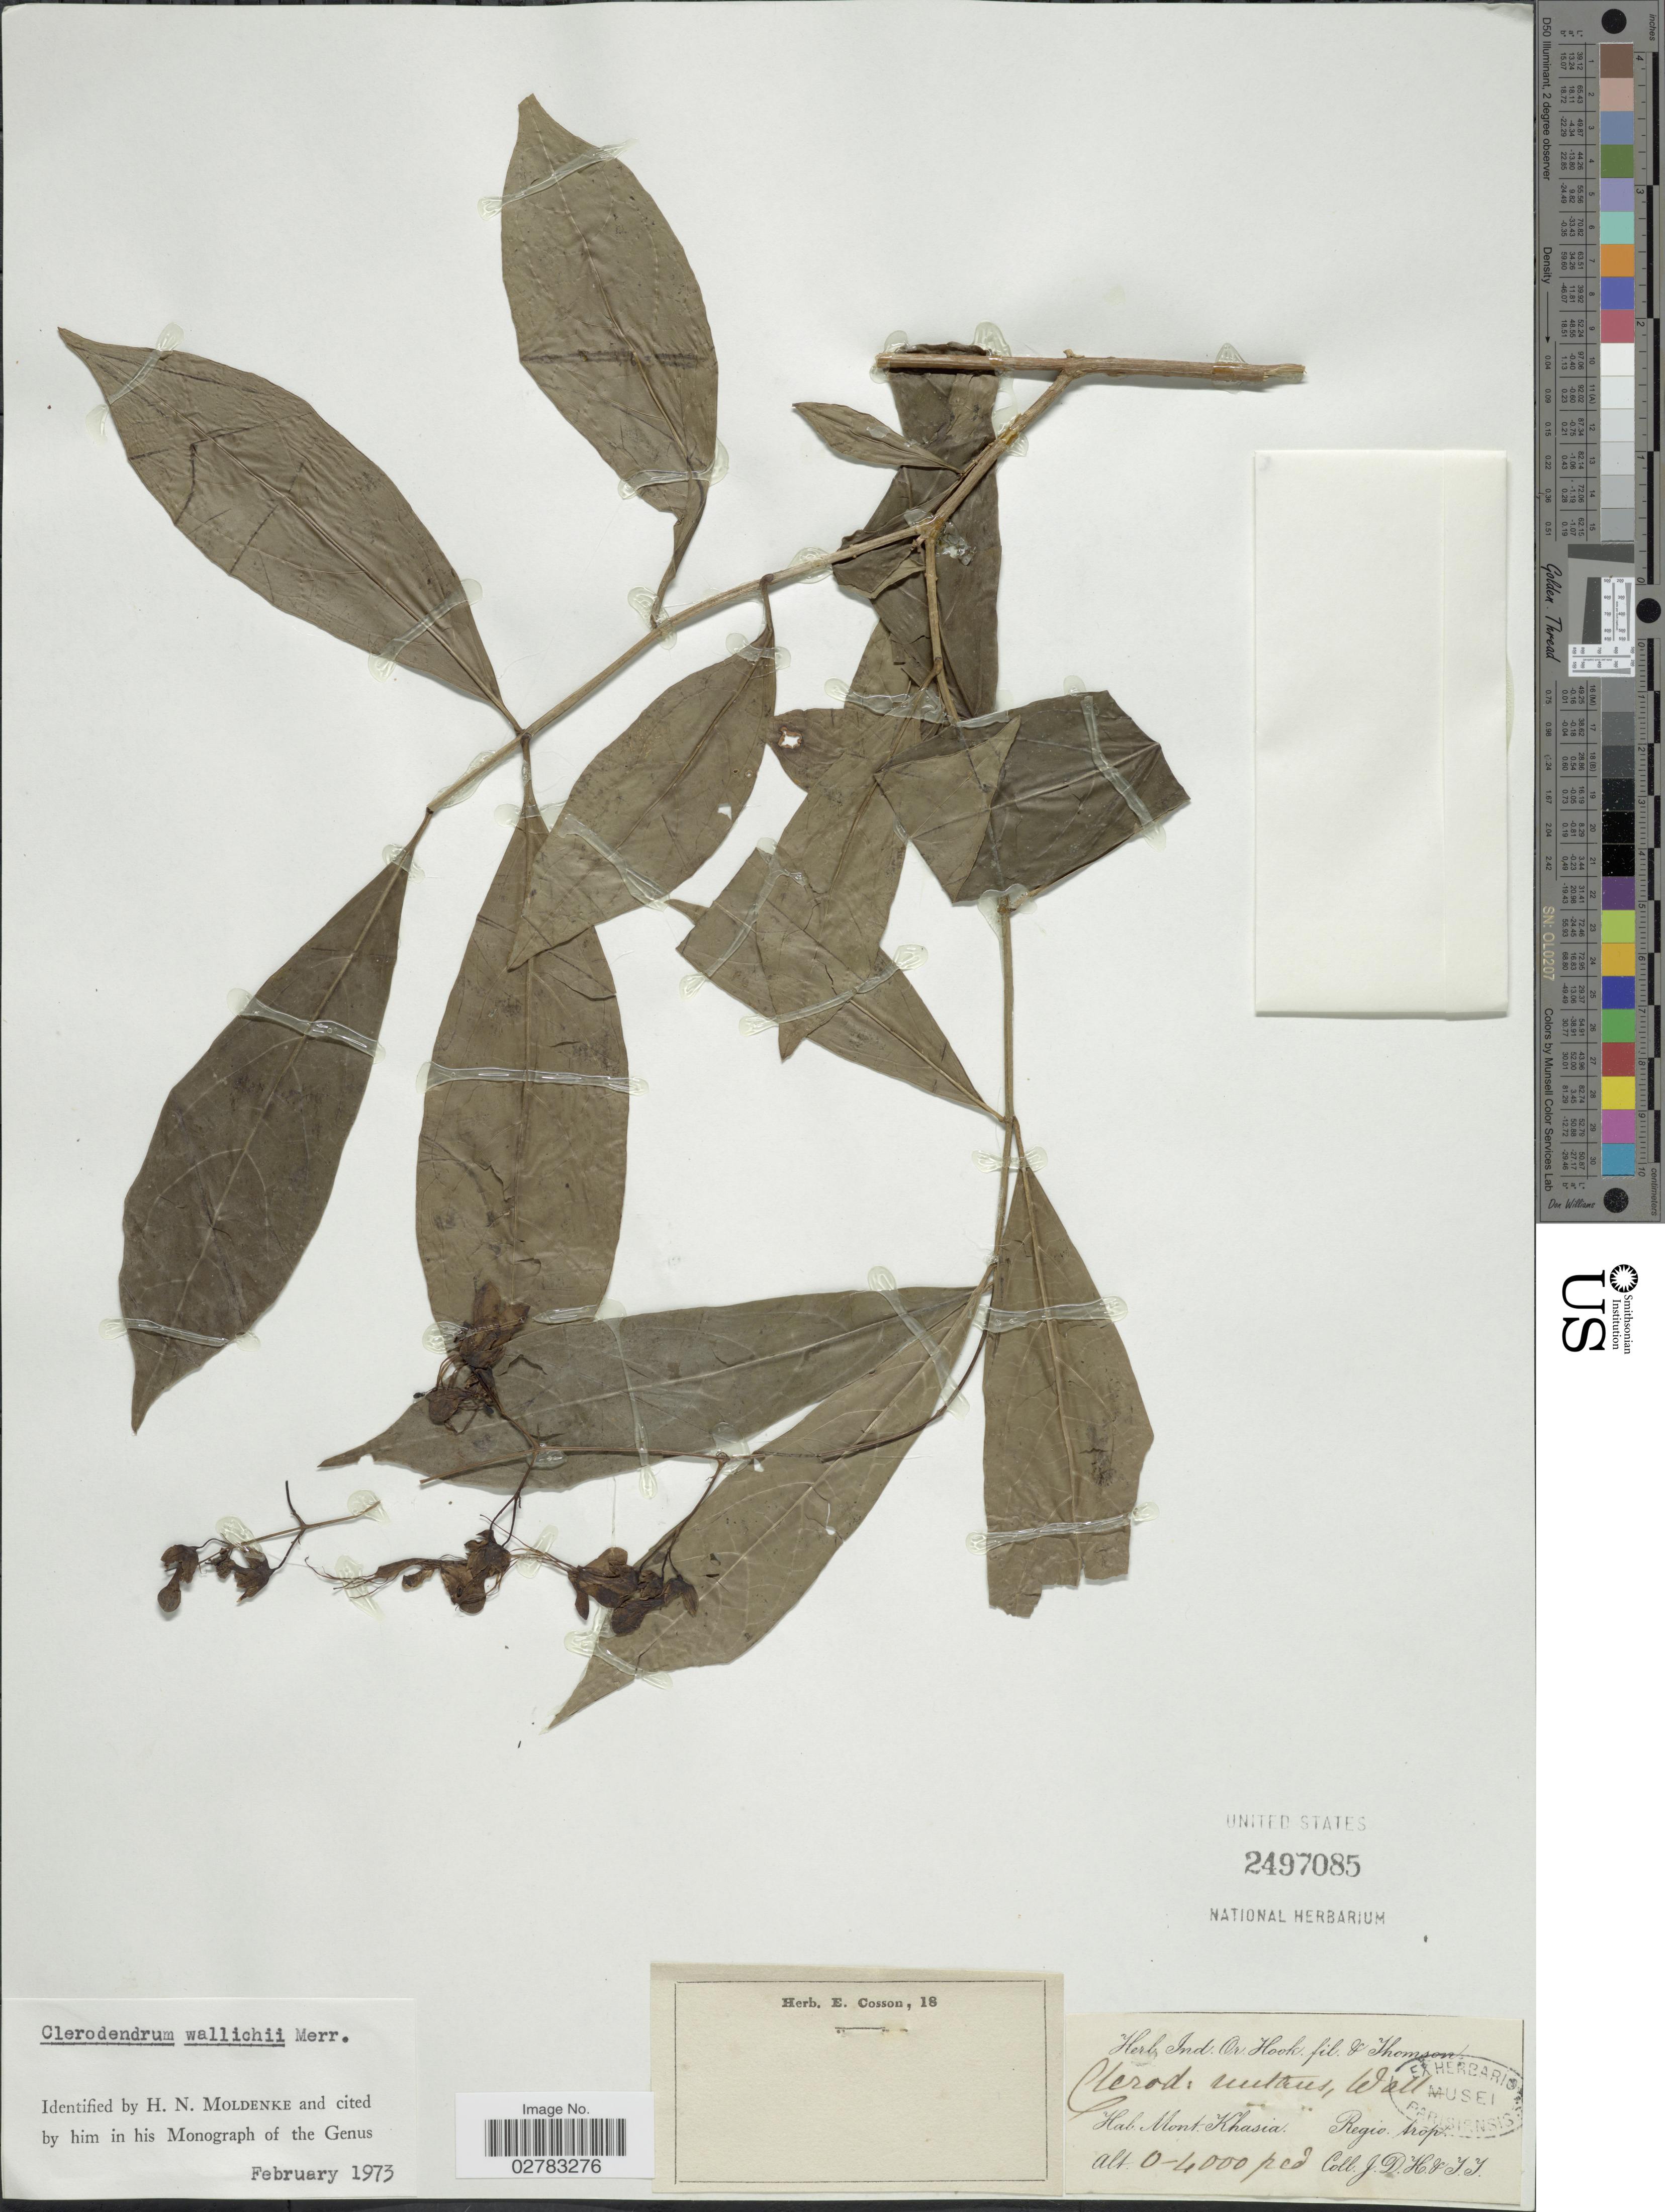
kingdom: Plantae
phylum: Tracheophyta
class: Magnoliopsida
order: Lamiales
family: Lamiaceae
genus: Clerodendrum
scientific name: Clerodendrum wallichii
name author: Merr.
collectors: J. D. Hooker & T. Thomson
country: India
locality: Mont. Khasia.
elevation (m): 0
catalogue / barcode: US 2497085